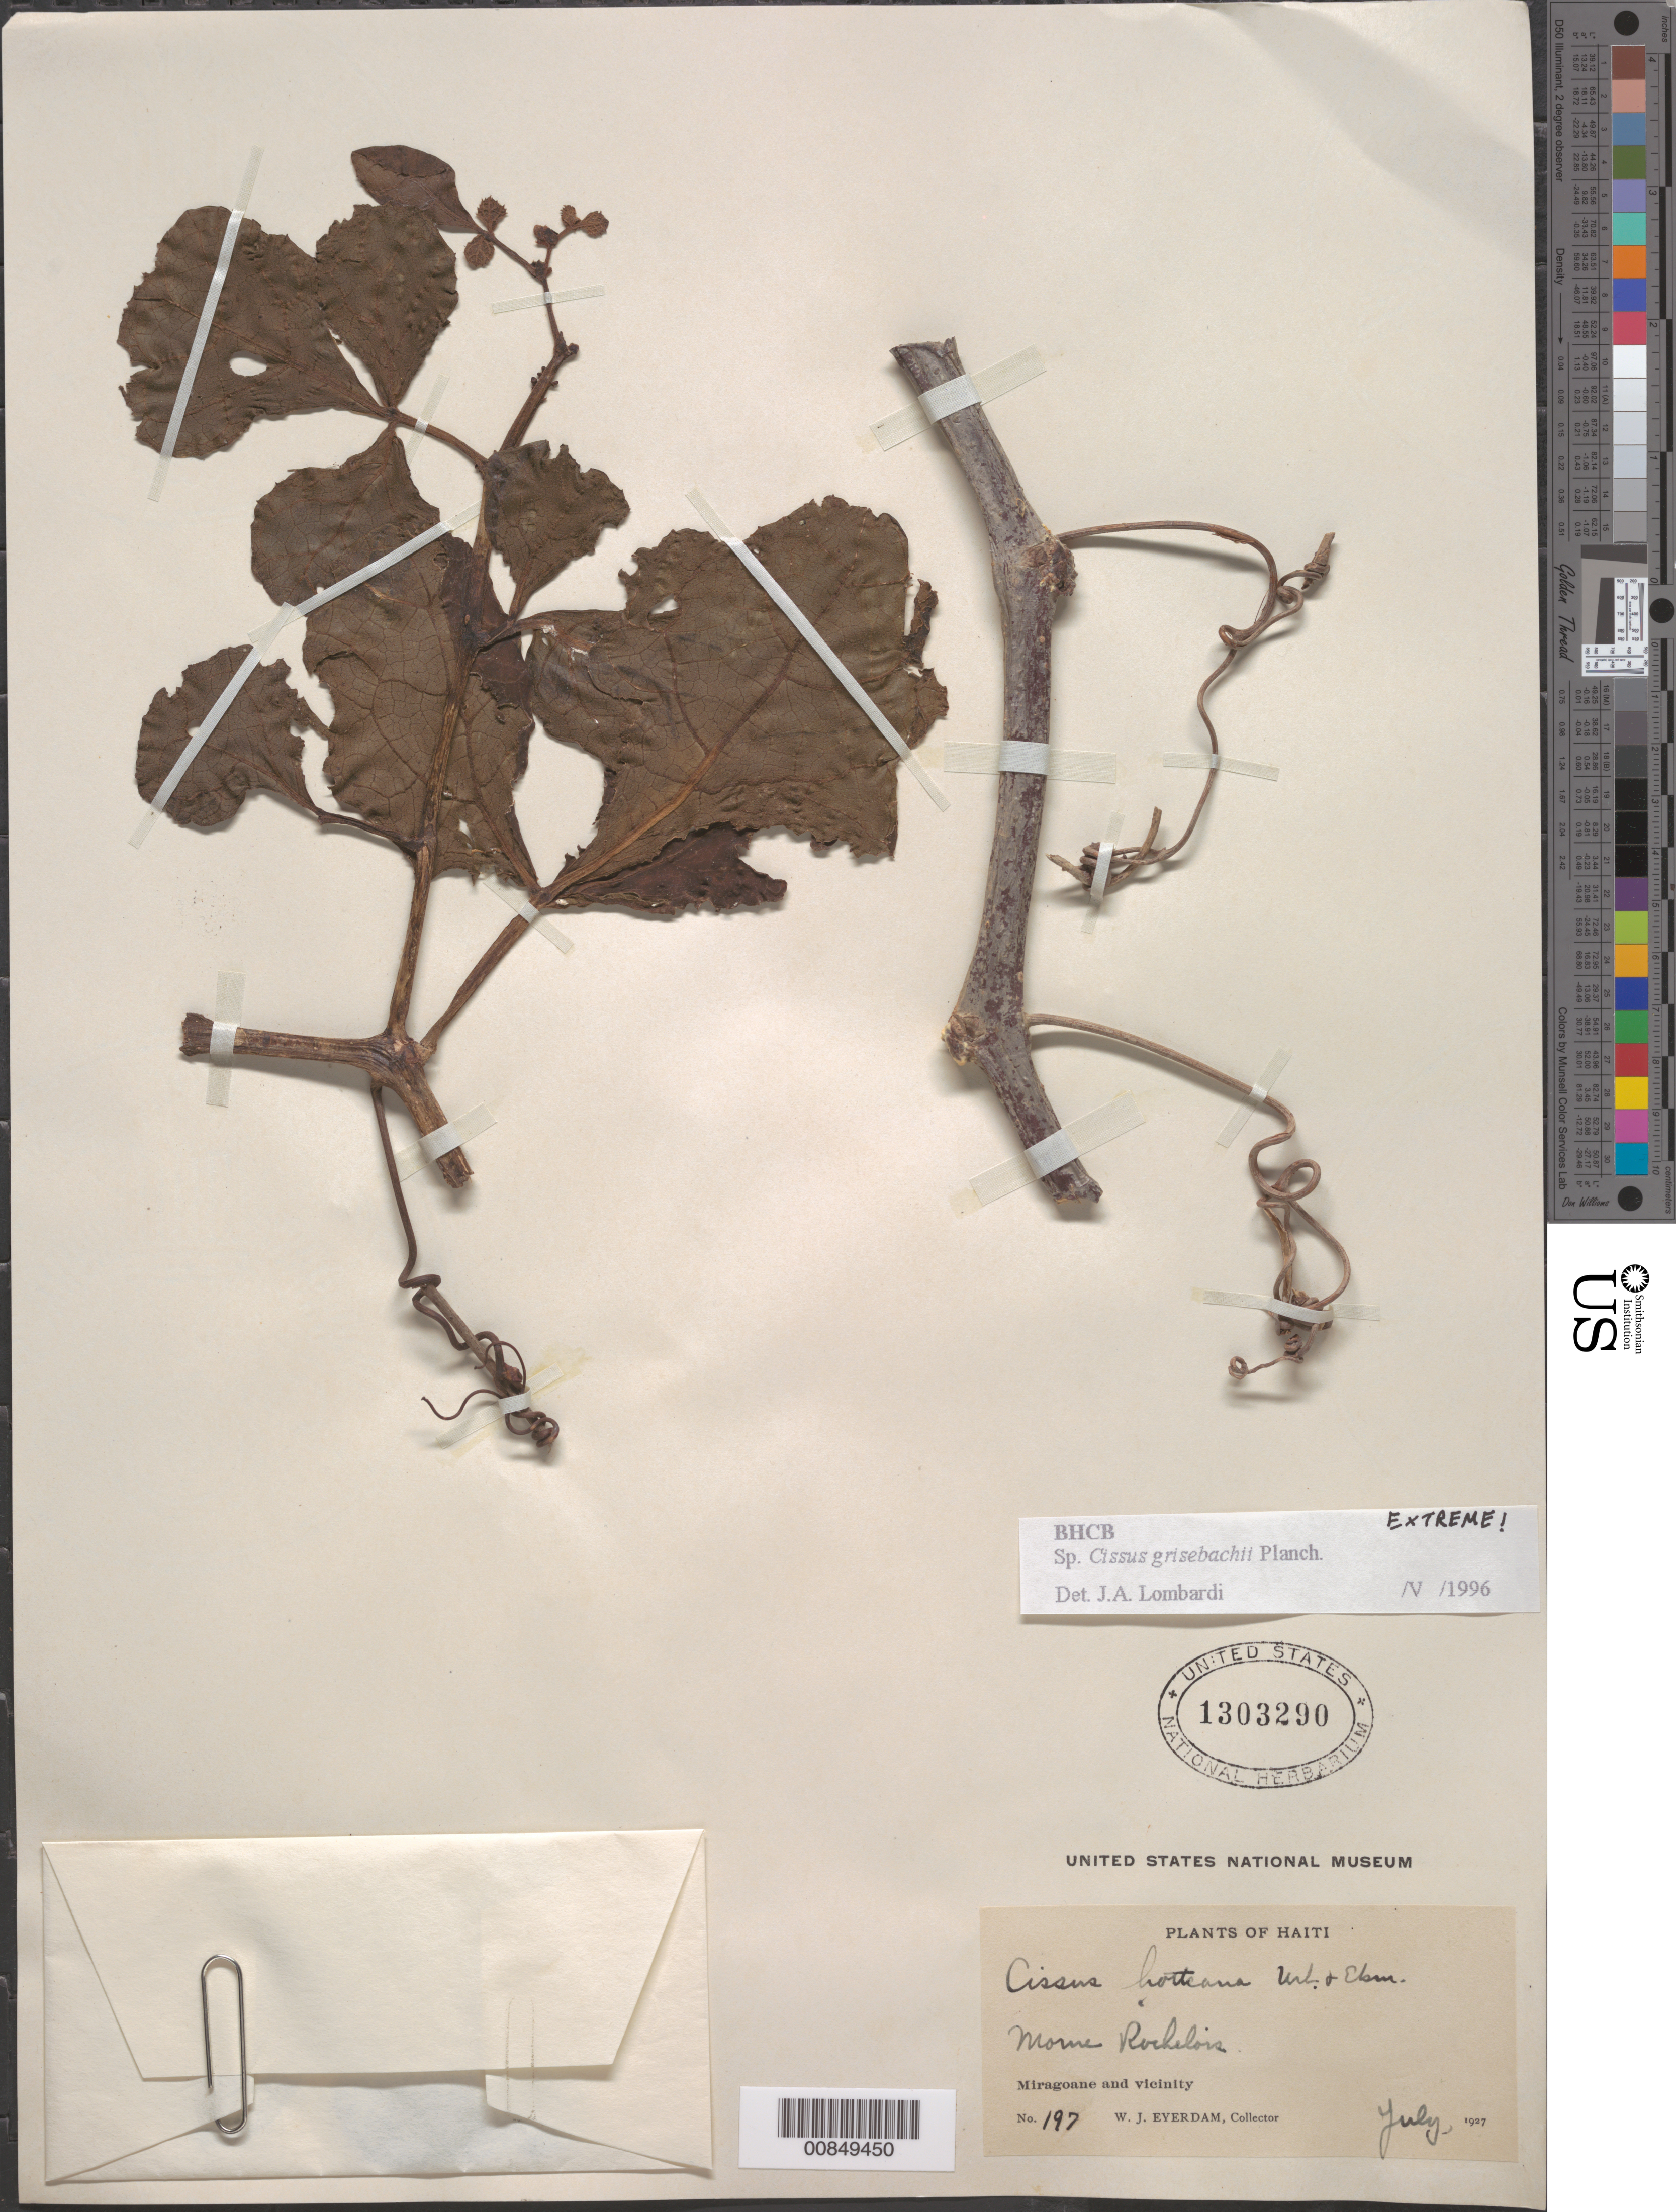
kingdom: Plantae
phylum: Tracheophyta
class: Magnoliopsida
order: Vitales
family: Vitaceae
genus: Cissus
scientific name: Cissus picardae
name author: Urb.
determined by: Lombardi, Julio A.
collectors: W. Everdam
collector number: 197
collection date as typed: Jul 1927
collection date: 1927-07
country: Haiti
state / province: Grand'Anse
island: Hispaniola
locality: Miragoane and vicinity, Morne Rochelois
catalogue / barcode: US 1303290